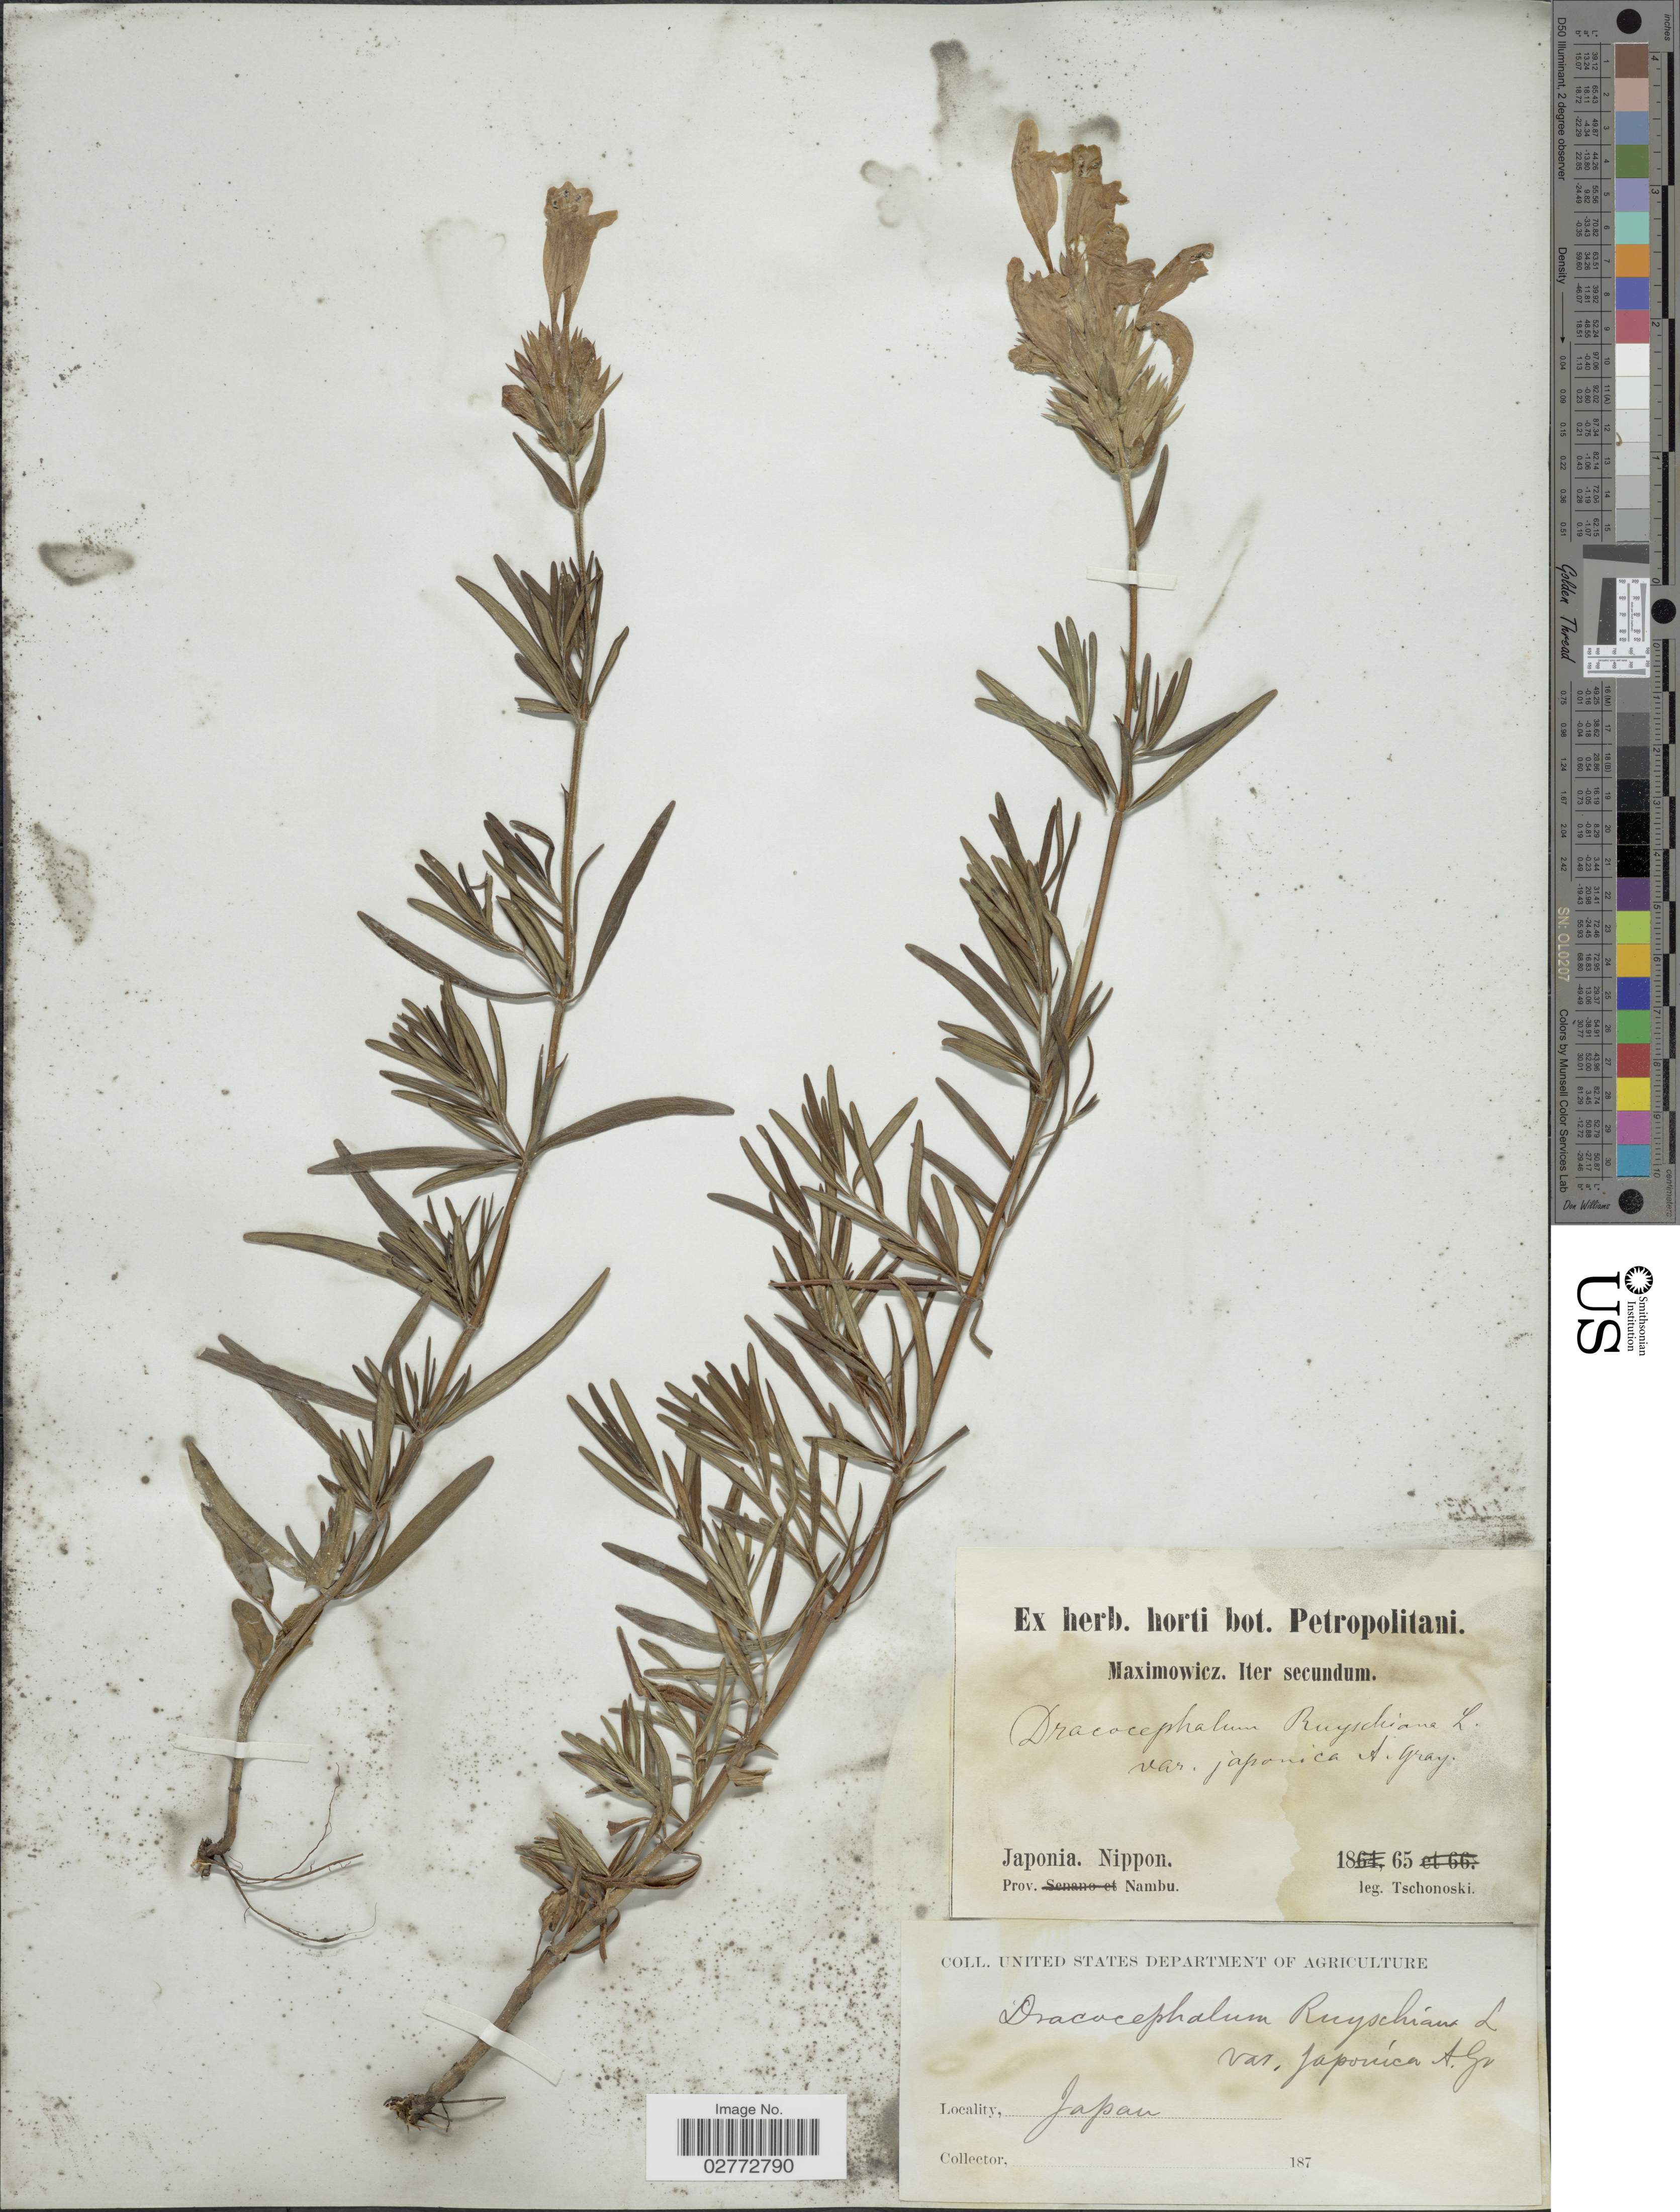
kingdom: Plantae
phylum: Tracheophyta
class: Magnoliopsida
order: Lamiales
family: Lamiaceae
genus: Dracocephalum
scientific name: Dracocephalum ruyschiana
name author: L.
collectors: -. Tschonoski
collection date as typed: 187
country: Japan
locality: Japonia. Nippon. Prov. Nambu.